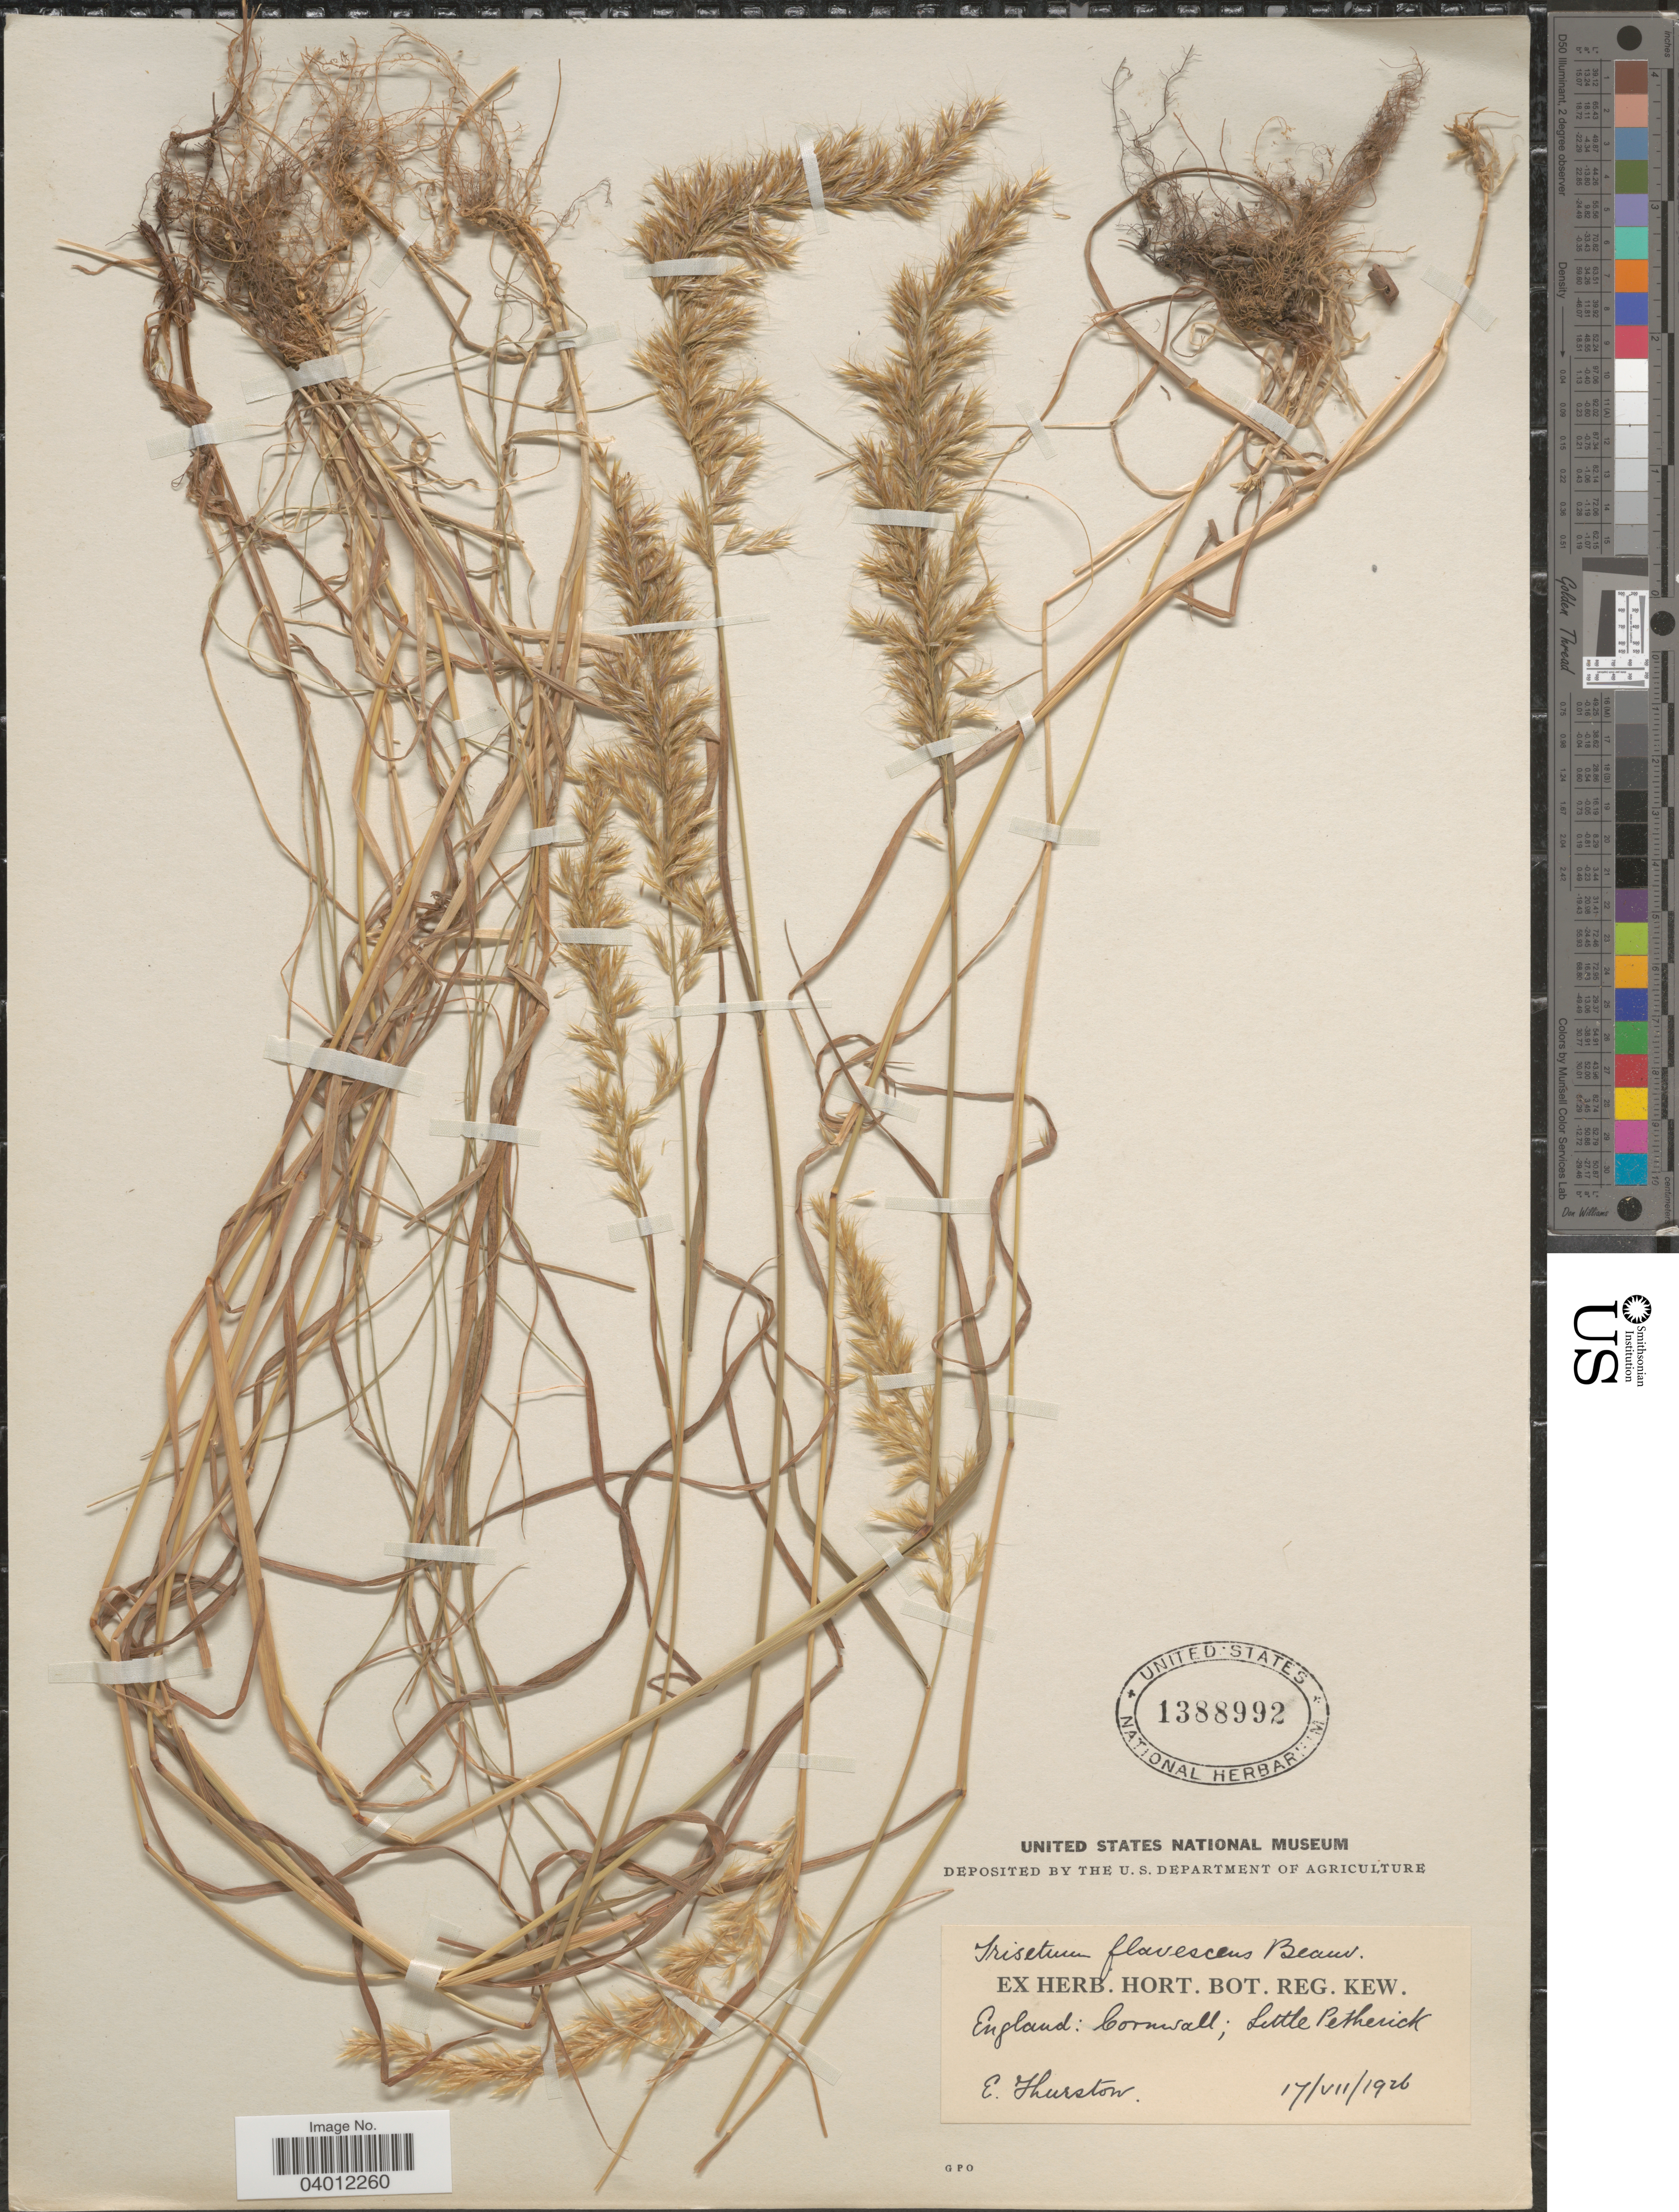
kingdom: Plantae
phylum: Tracheophyta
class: Liliopsida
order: Poales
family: Poaceae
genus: Trisetum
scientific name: Trisetum flavescens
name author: (L.) P. Beauv.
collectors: E. Thurston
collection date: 1926-07-17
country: United Kingdom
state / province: England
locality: Cornwall; Little Petherick.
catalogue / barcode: US 1388992